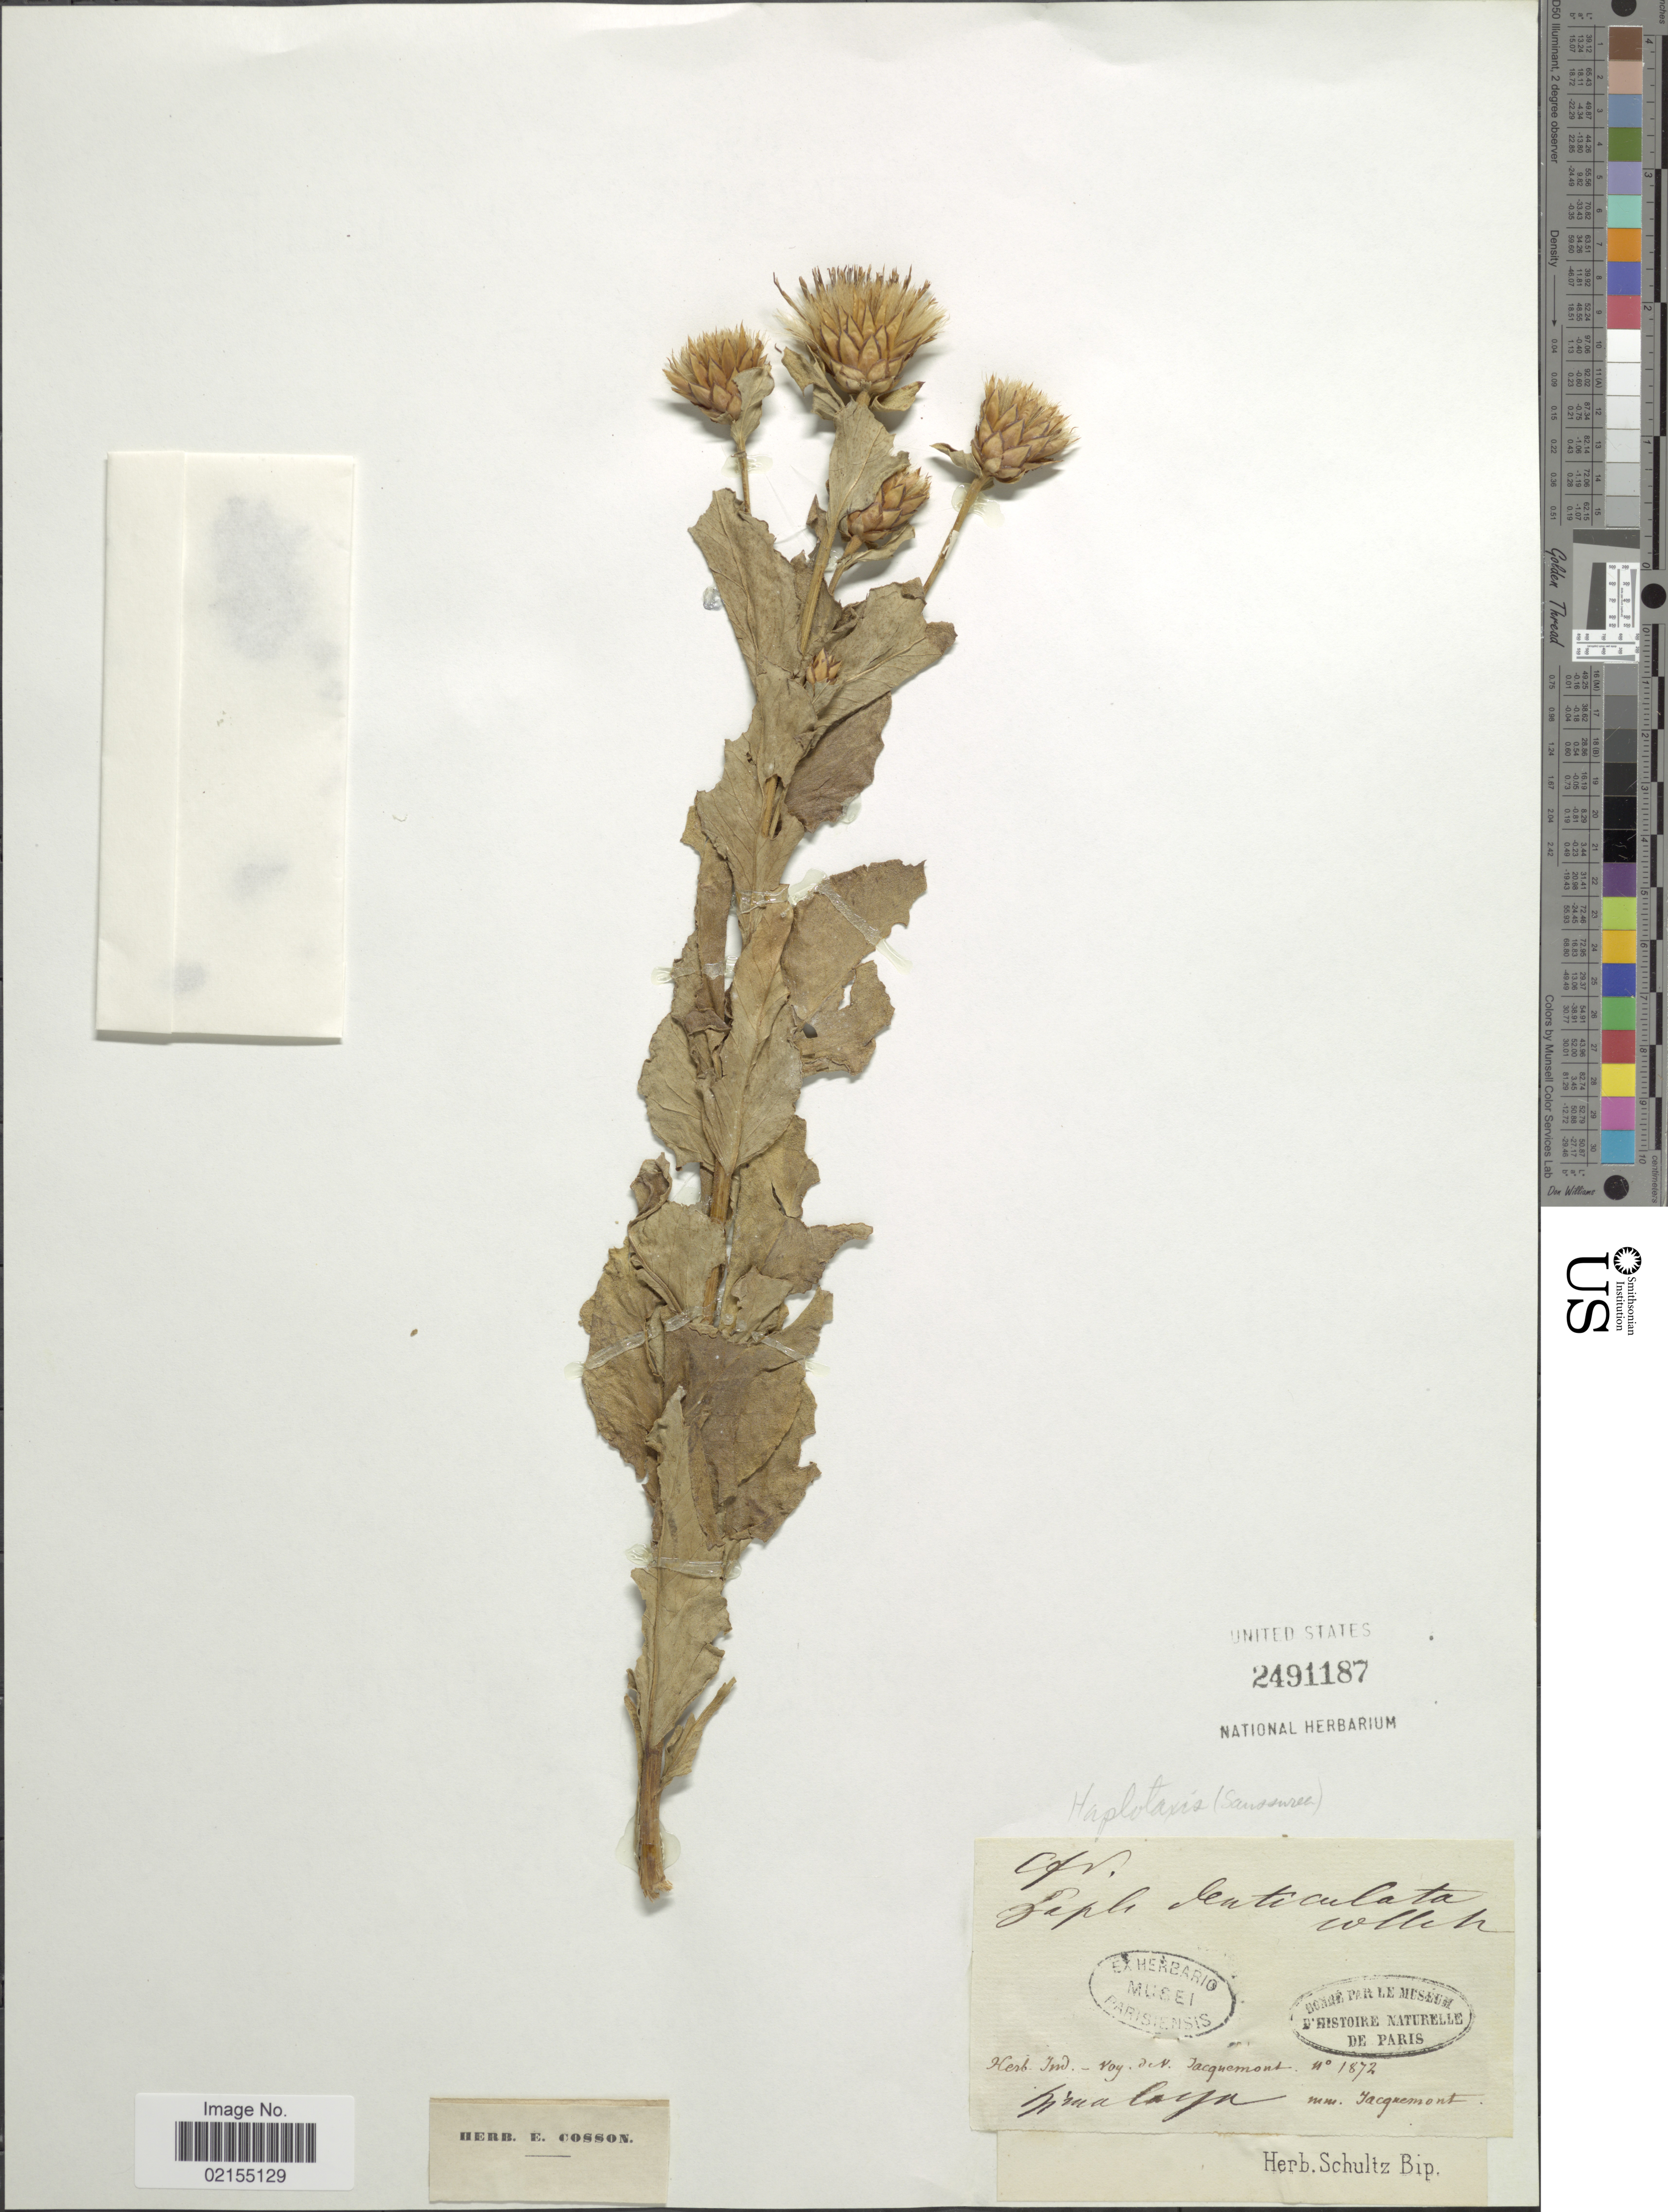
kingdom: Plantae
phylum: Tracheophyta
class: Magnoliopsida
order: Asterales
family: Asteraceae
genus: Saussurea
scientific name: Saussurea jacea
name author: (Klotzsch) C.B. Clarke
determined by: Chen, Yousheng S.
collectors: V. Jacquemont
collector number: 1872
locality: Himalaya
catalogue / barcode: US 2491187